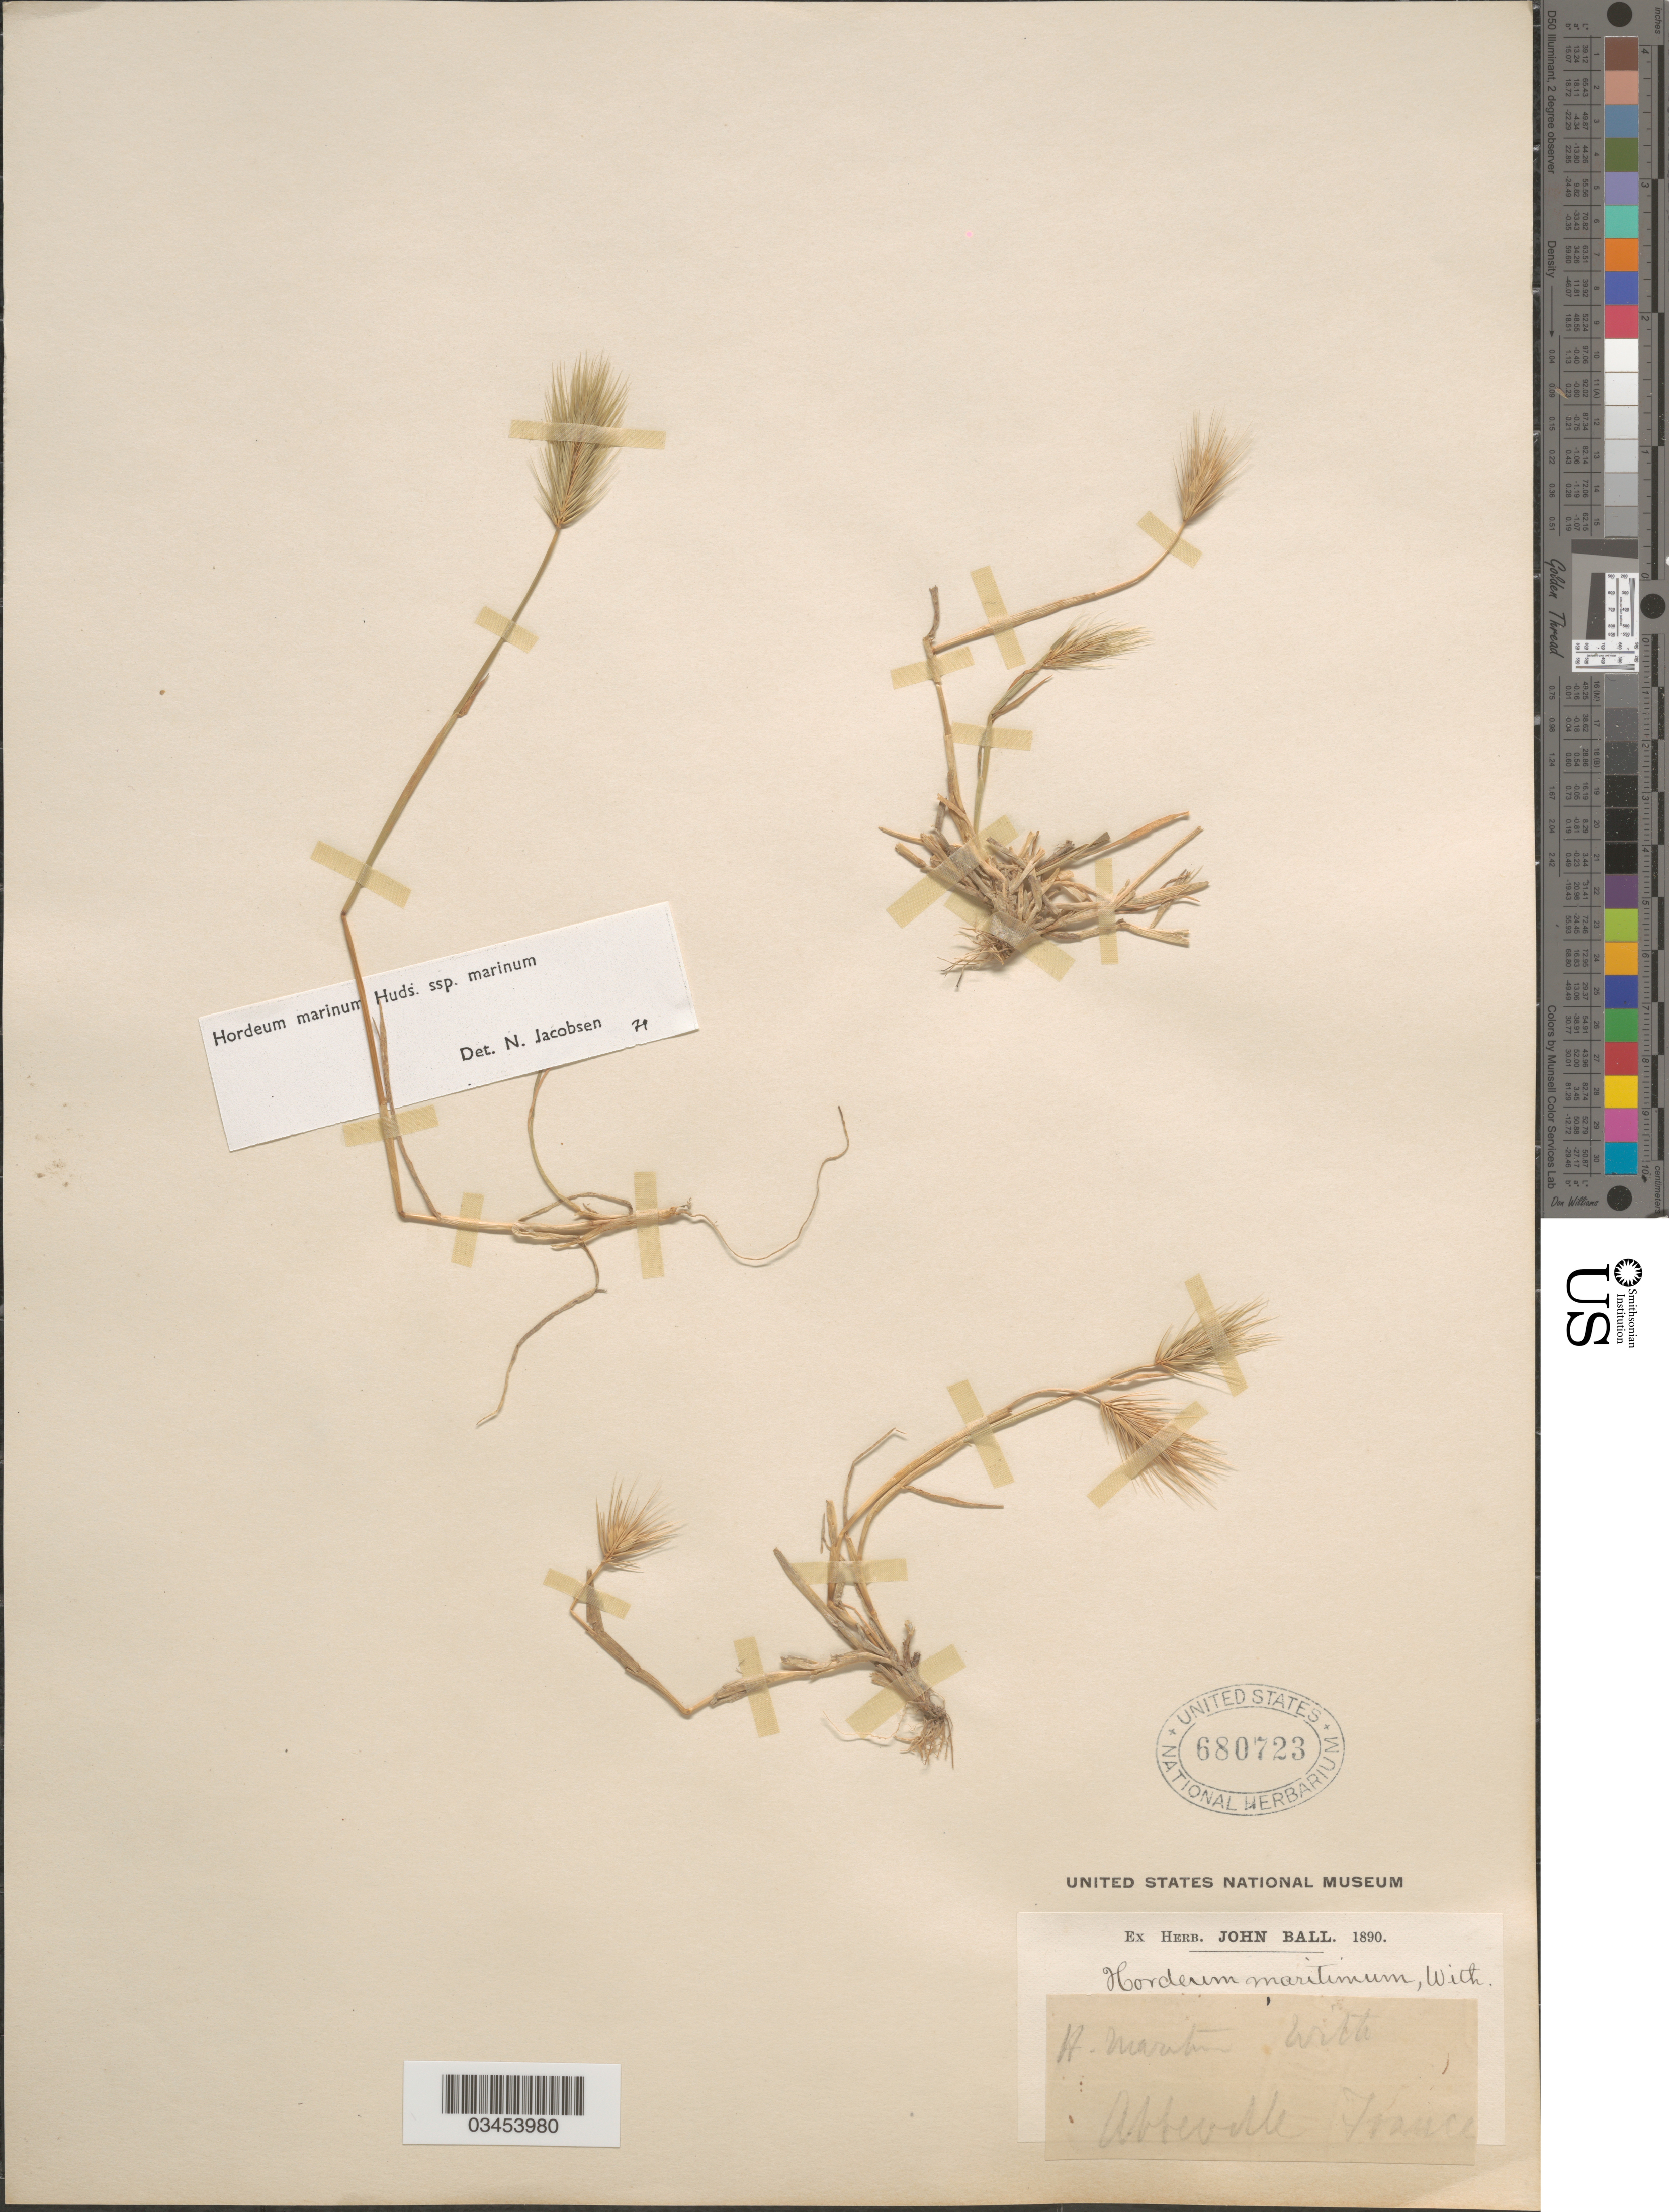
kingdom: Plantae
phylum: Tracheophyta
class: Liliopsida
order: Poales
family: Poaceae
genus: Hordeum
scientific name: Hordeum marinum subsp. marinum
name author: Huds.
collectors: ex herb. John Ball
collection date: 1890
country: France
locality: Abbeville.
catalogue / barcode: US 680723